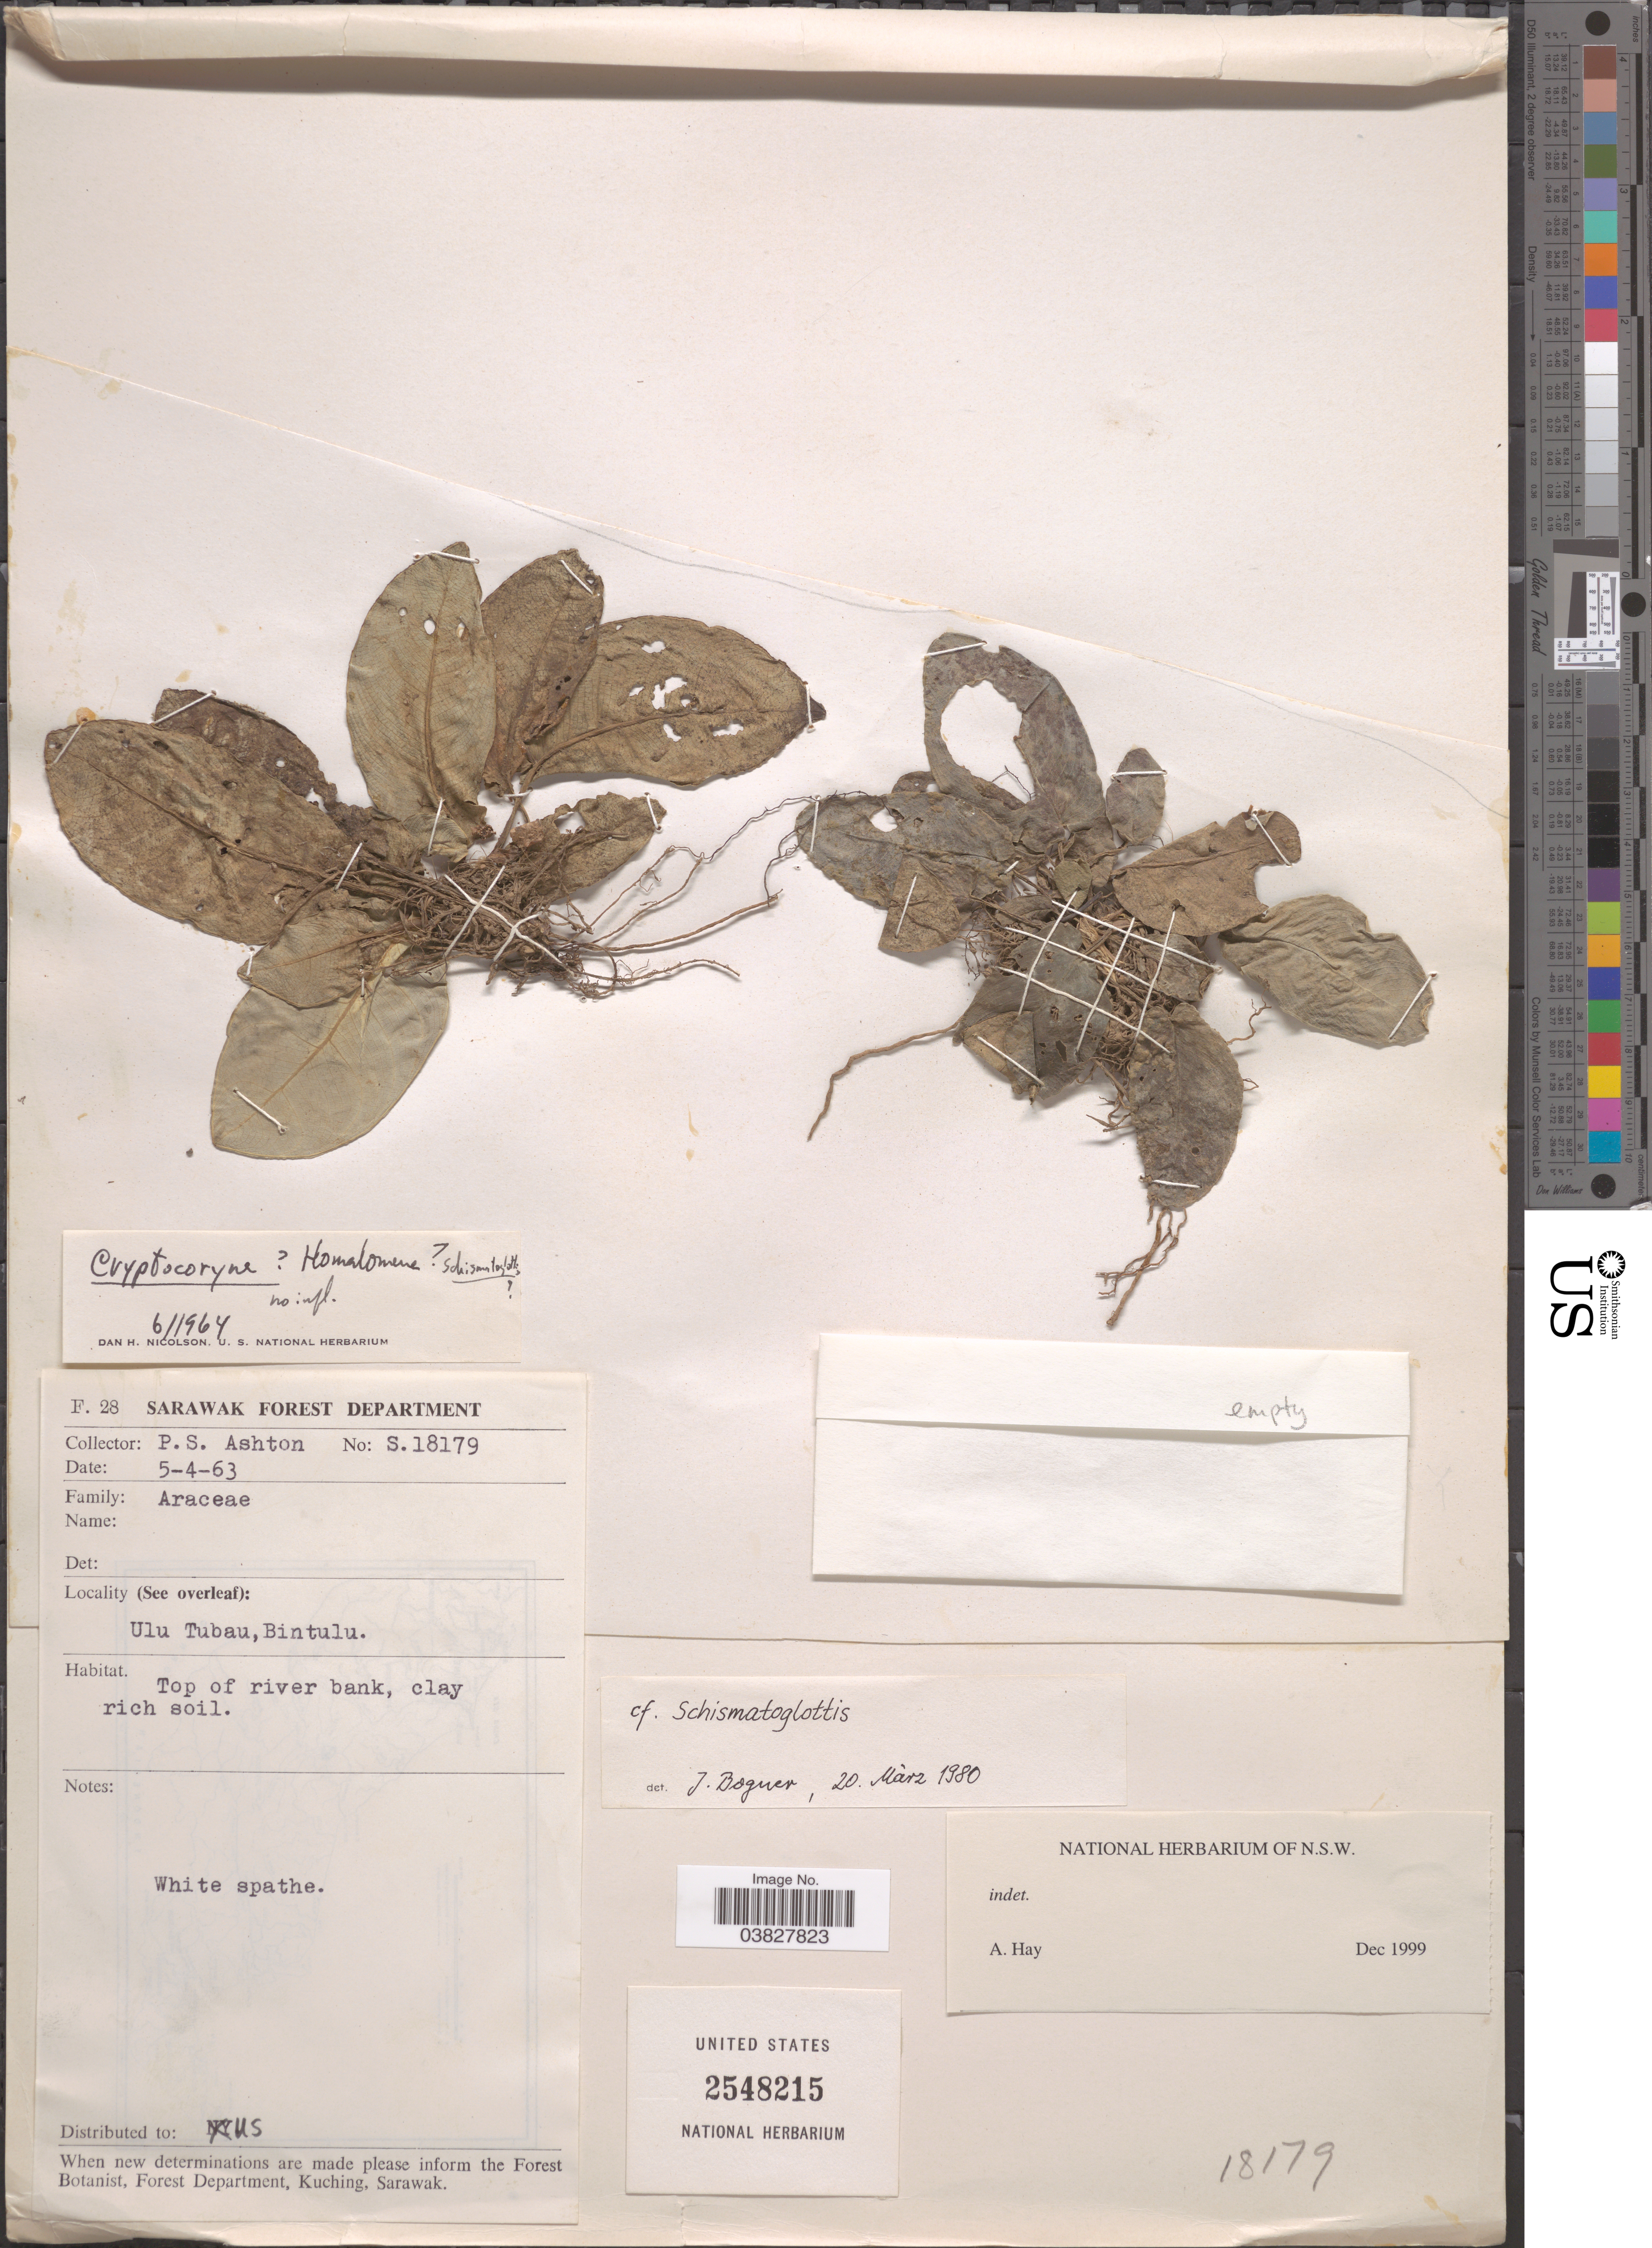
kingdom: Plantae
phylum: Tracheophyta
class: Liliopsida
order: Alismatales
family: Araceae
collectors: P. S. Ashton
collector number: S 18179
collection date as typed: Transcribed d/m/y: 5/4/63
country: Malaysia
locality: Ulu Tubau, Bintulu.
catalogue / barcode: US 2548215